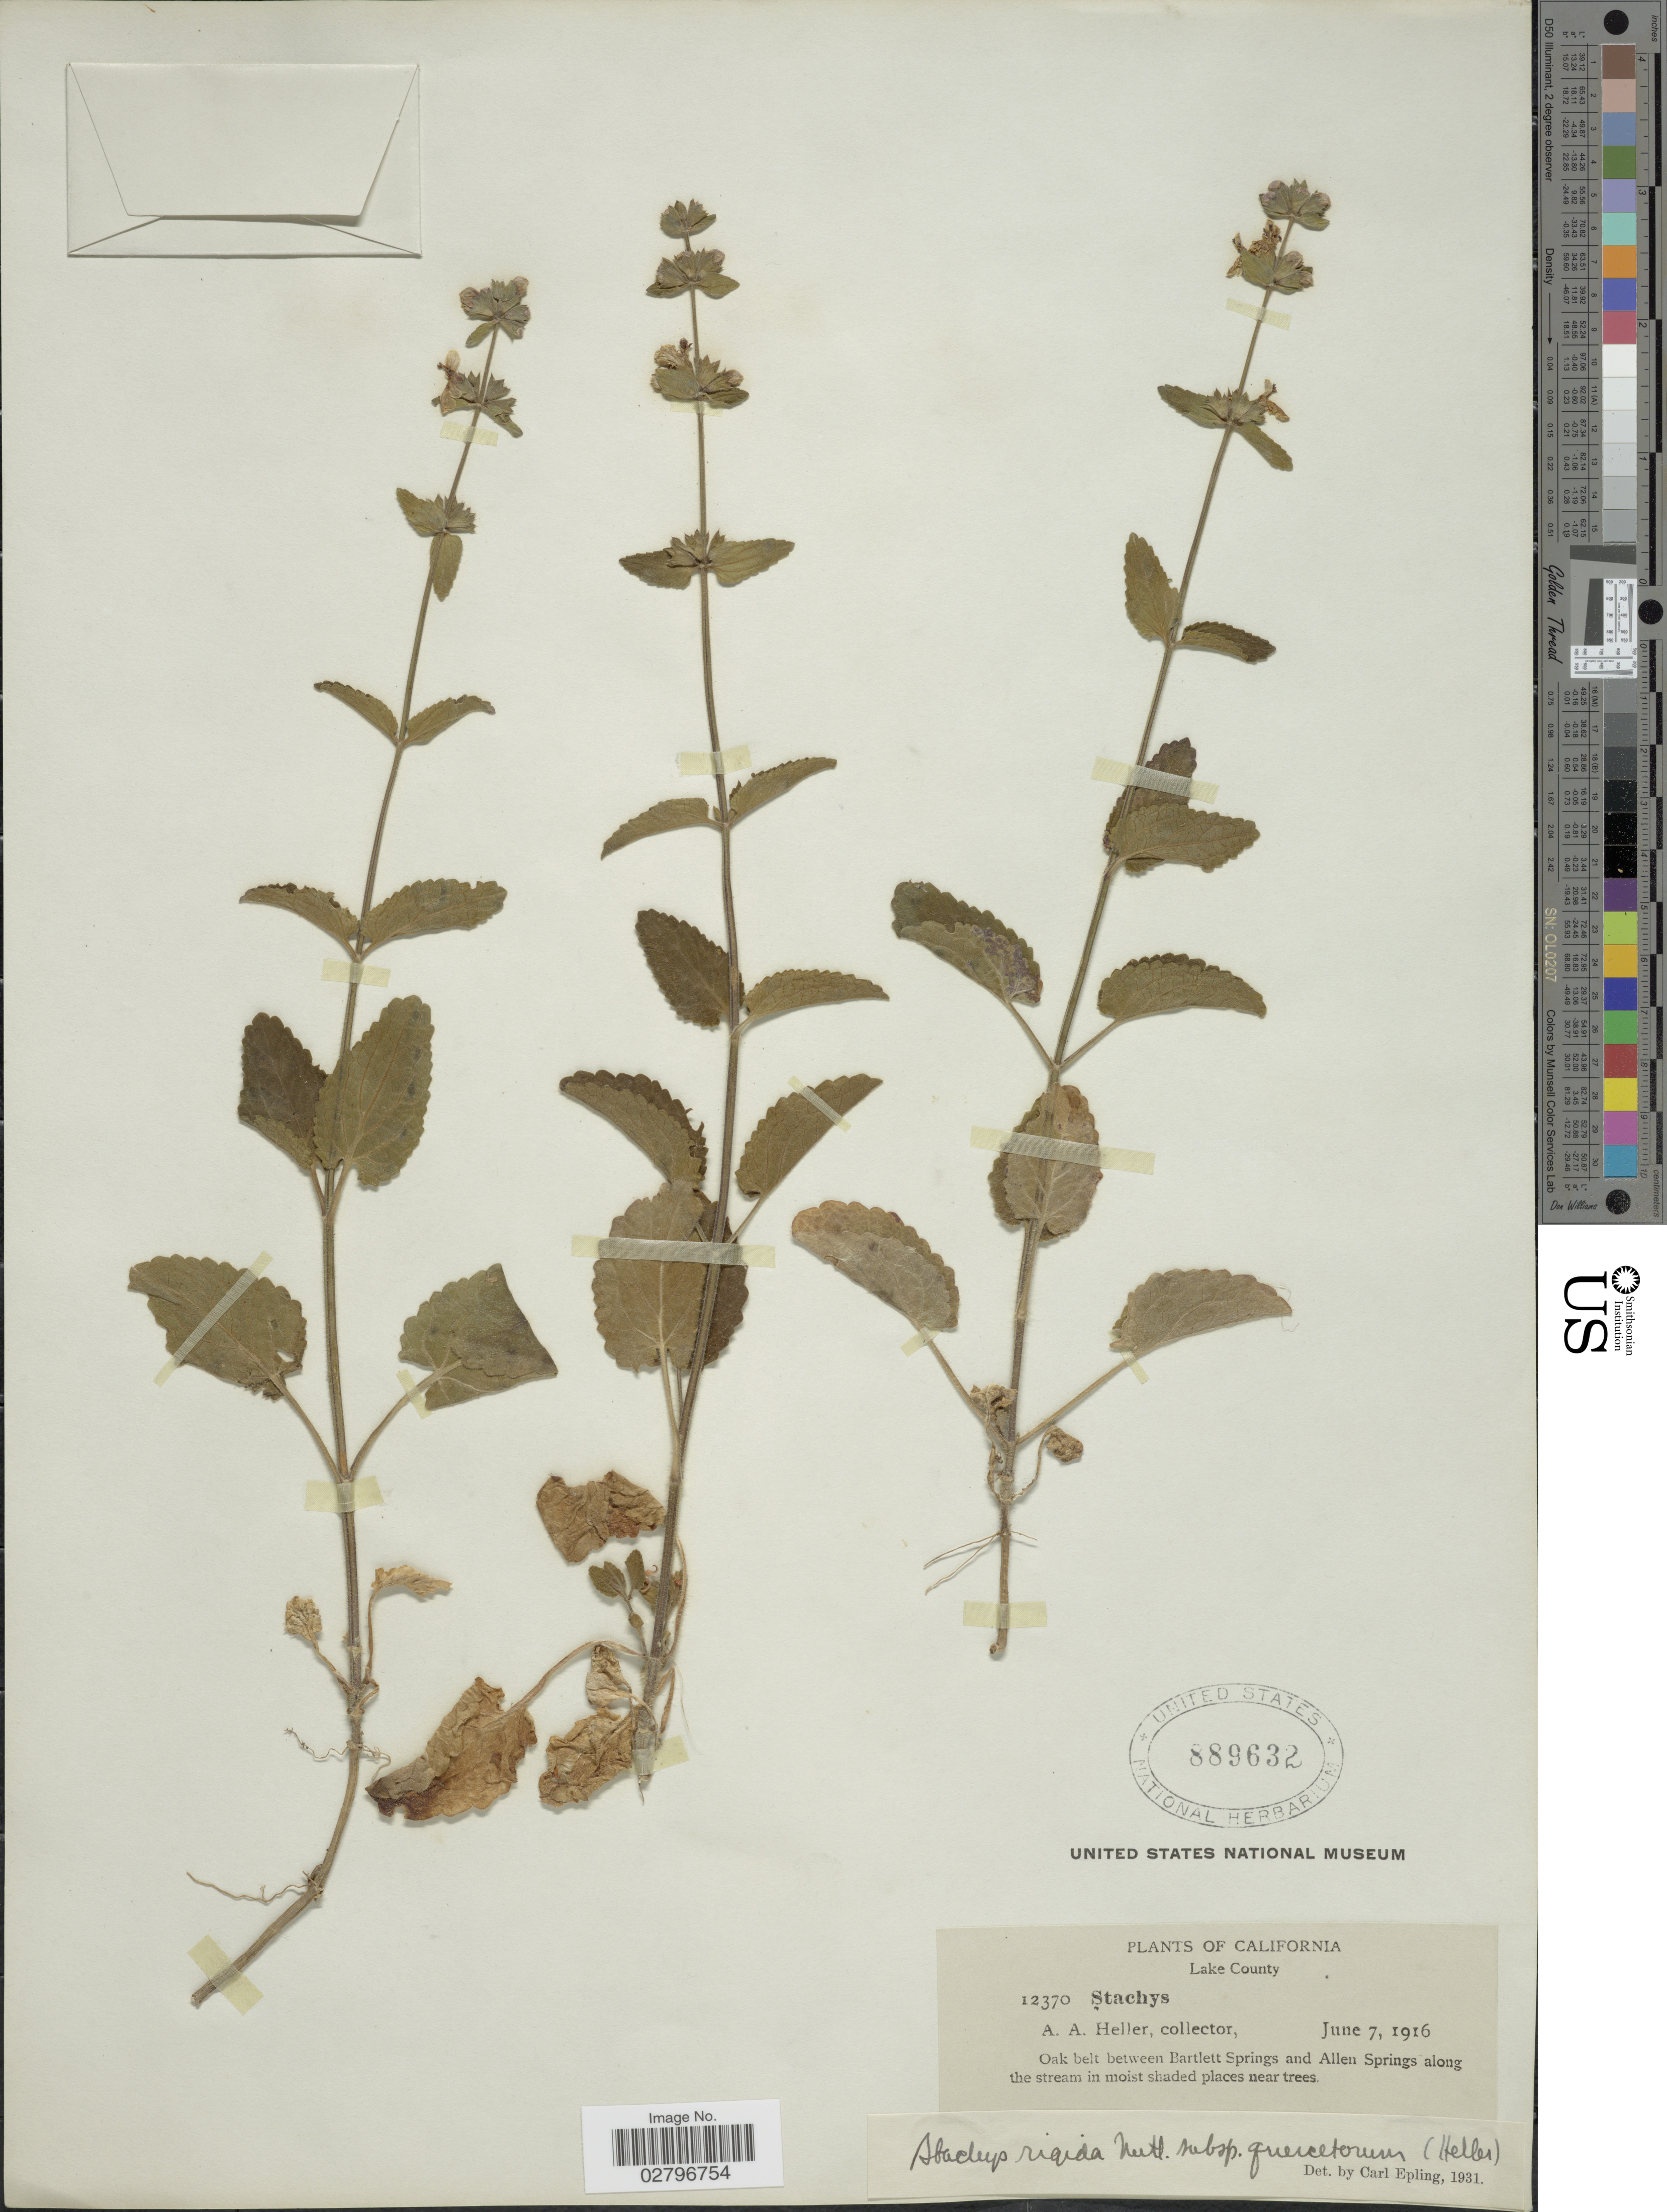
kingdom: Plantae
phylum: Tracheophyta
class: Magnoliopsida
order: Lamiales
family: Lamiaceae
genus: Stachys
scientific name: Stachys rigida subsp. quercetorum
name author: (A. Heller) Epling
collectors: A. A. Heller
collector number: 12370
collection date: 1916-06-07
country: United States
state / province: California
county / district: Lake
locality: Lake County, Oak belt between Bartlett Springs and Allen Springs along the stream in moist shaded places near trees.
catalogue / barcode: US 889632